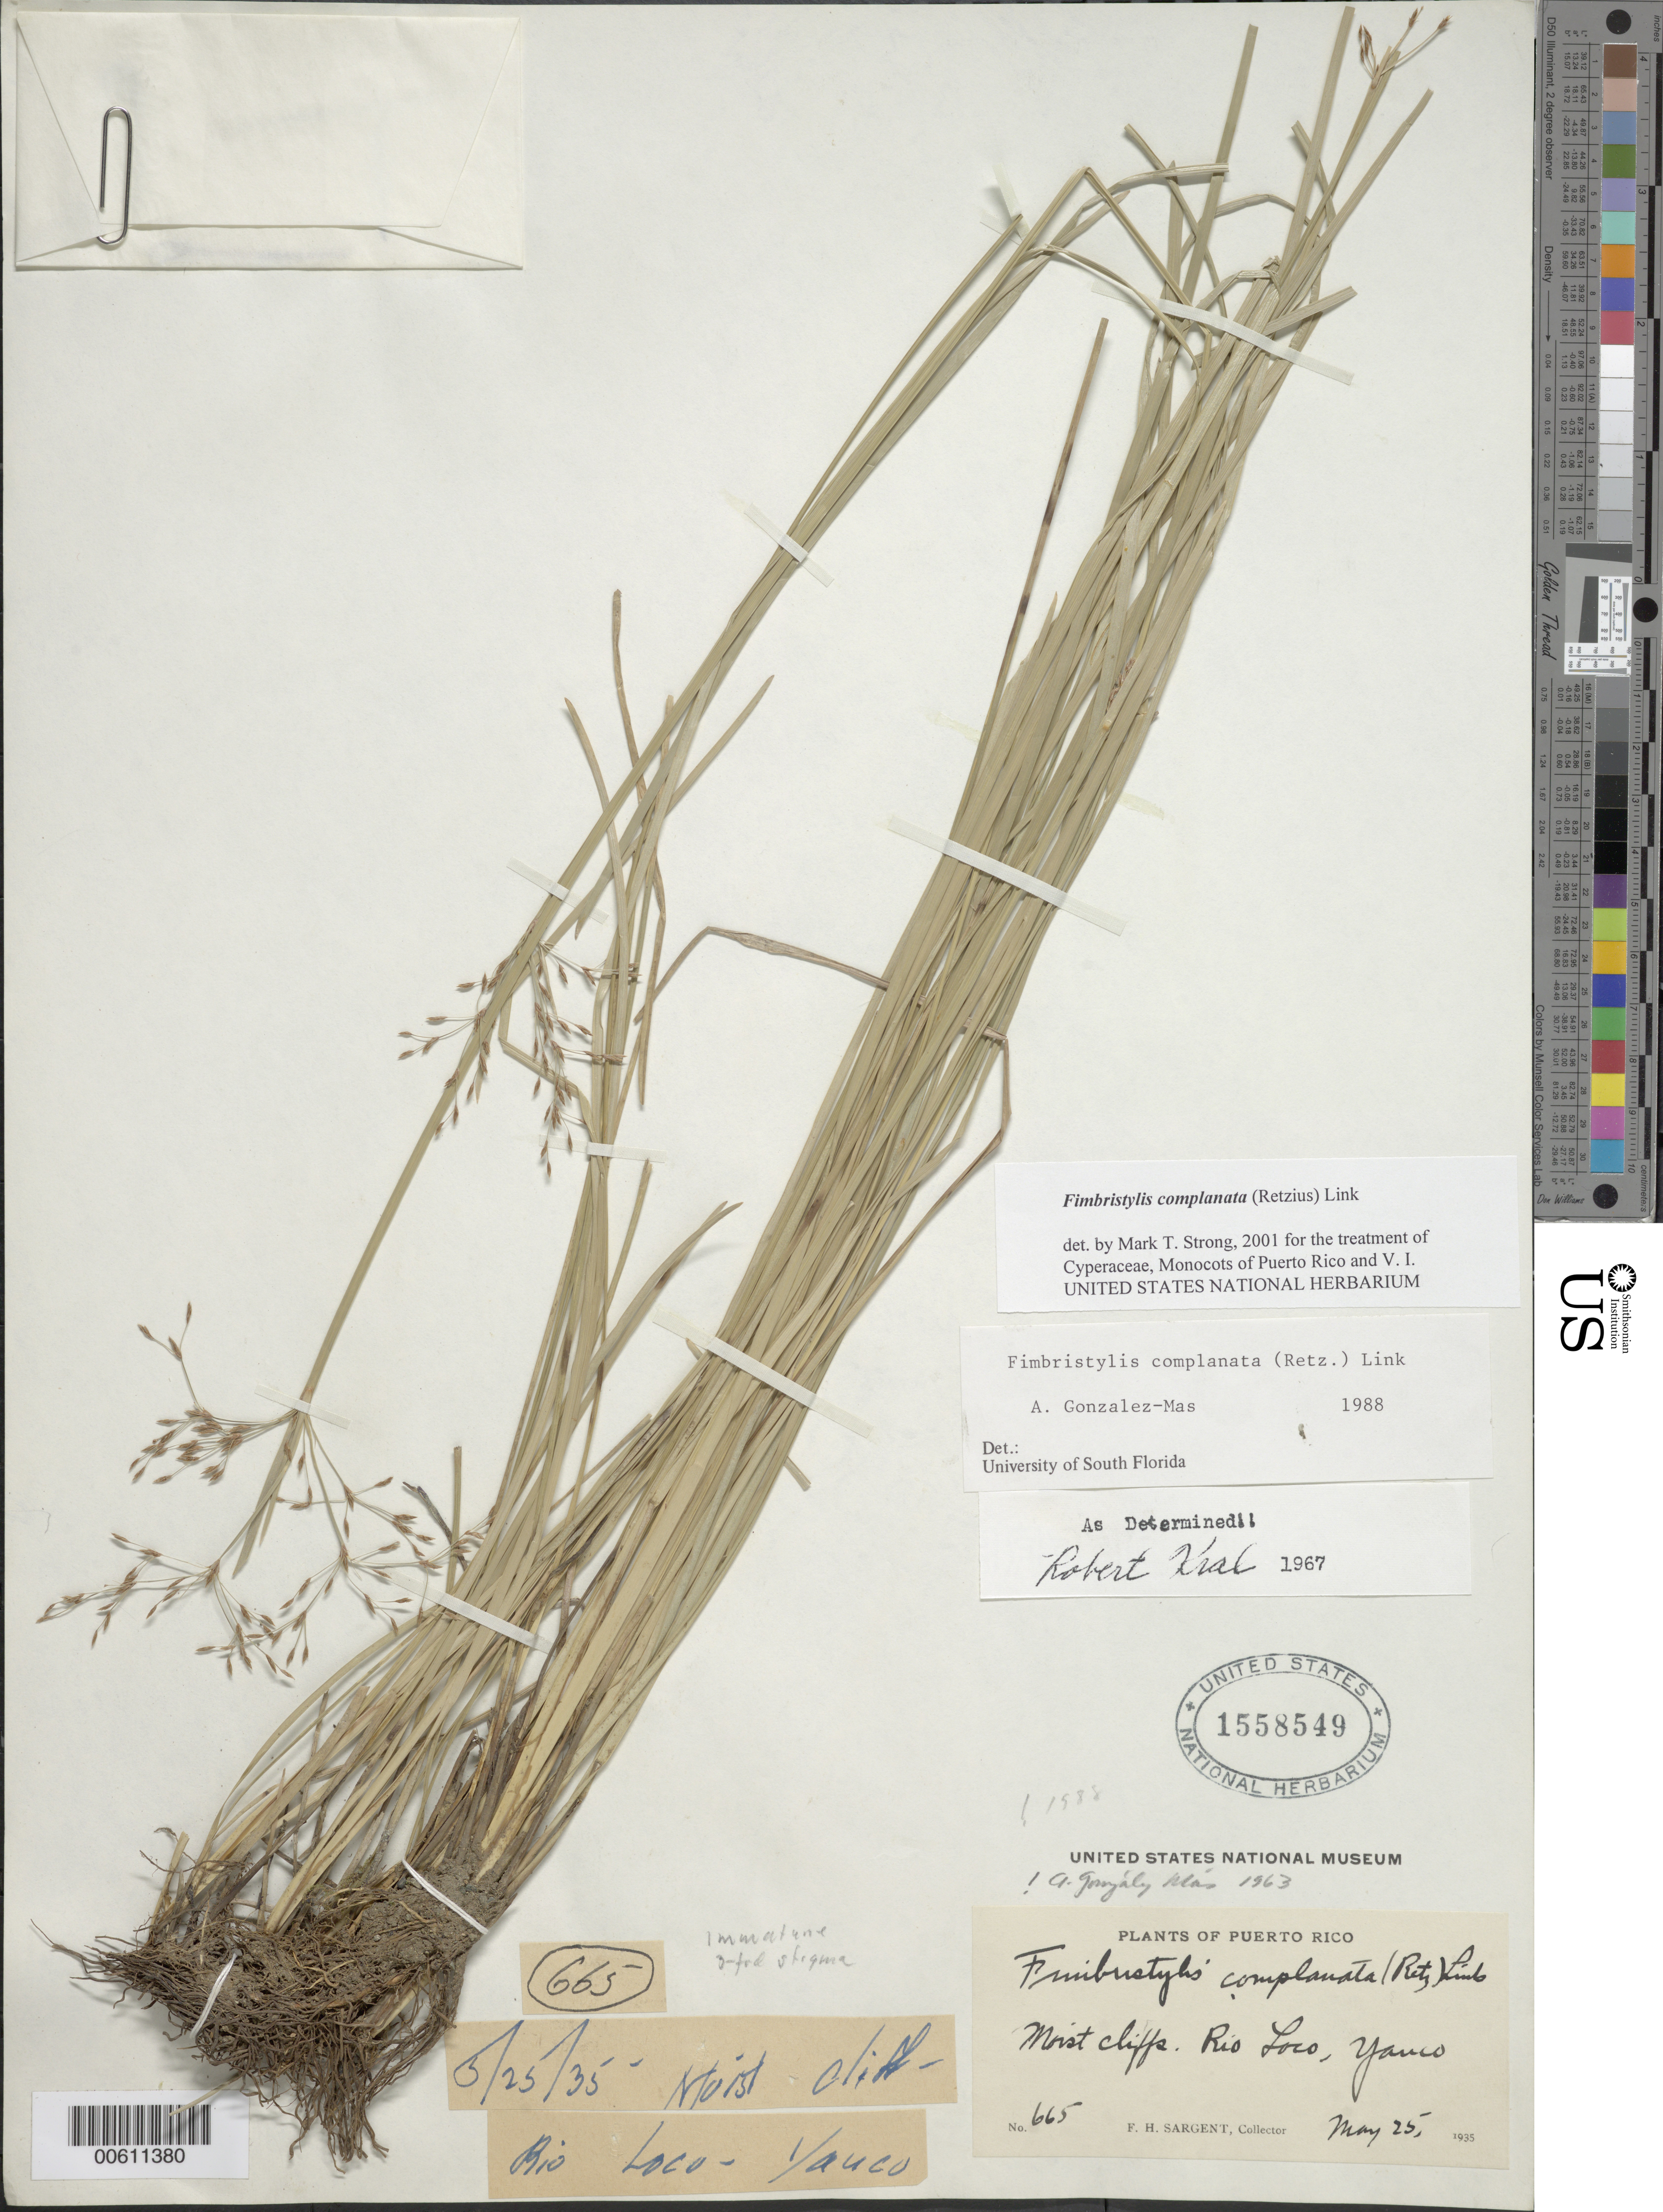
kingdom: Plantae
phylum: Tracheophyta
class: Liliopsida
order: Poales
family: Cyperaceae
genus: Fimbristylis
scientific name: Fimbristylis complanata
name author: (Retz.) Link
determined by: Strong, M. T., (US), Smithsonian Institution - National Museum of Natural History (UNITED STATES)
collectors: F. H. Sargent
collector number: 665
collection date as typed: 25 May 1935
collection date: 1935-05-25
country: Puerto Rico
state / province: Yauco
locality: Yauco: Rio Loco.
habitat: Moist cliffs.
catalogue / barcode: US 1558549